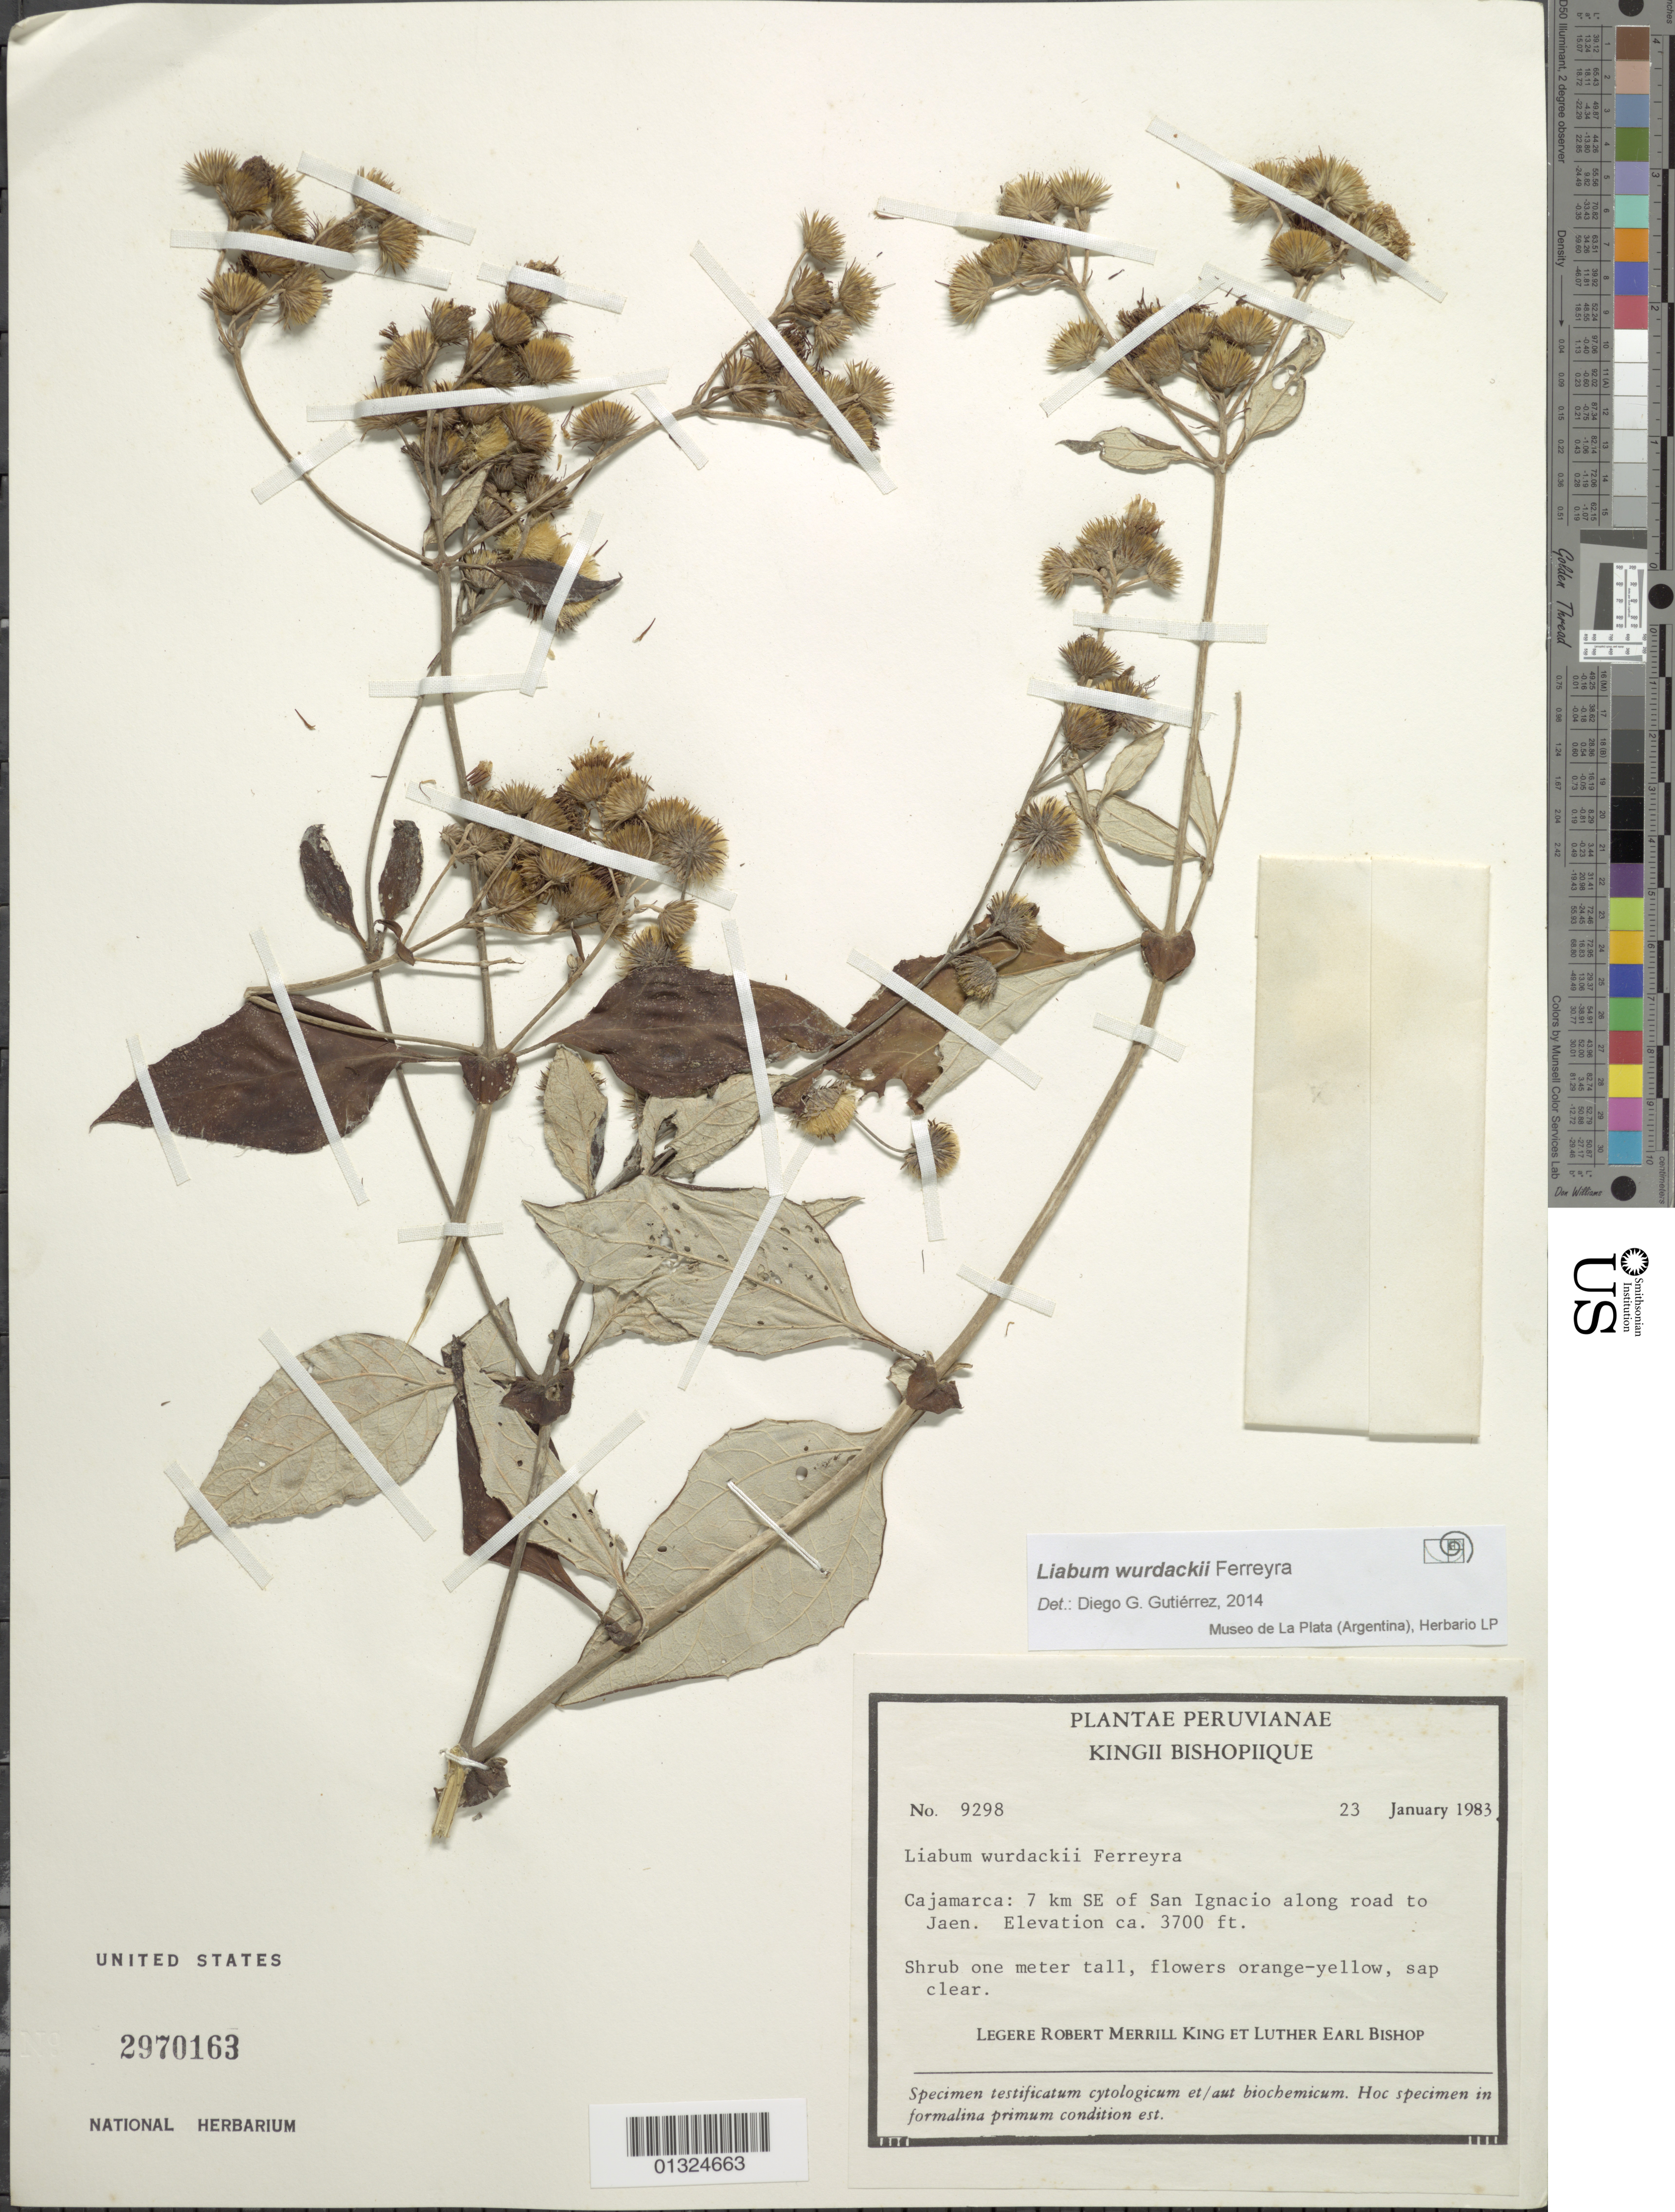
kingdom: Plantae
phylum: Tracheophyta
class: Magnoliopsida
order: Asterales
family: Asteraceae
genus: Liabum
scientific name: Liabum wurdackii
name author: Ferreyra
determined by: Gutierrez, D. G.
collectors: L. R. M. King & L. E. Bishop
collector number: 9298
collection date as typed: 23 January 1983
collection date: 1983-01-23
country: Peru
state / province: Cajamarca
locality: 7 km SE of San Ignacio along road to Jaen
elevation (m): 3700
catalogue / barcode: US 2970163